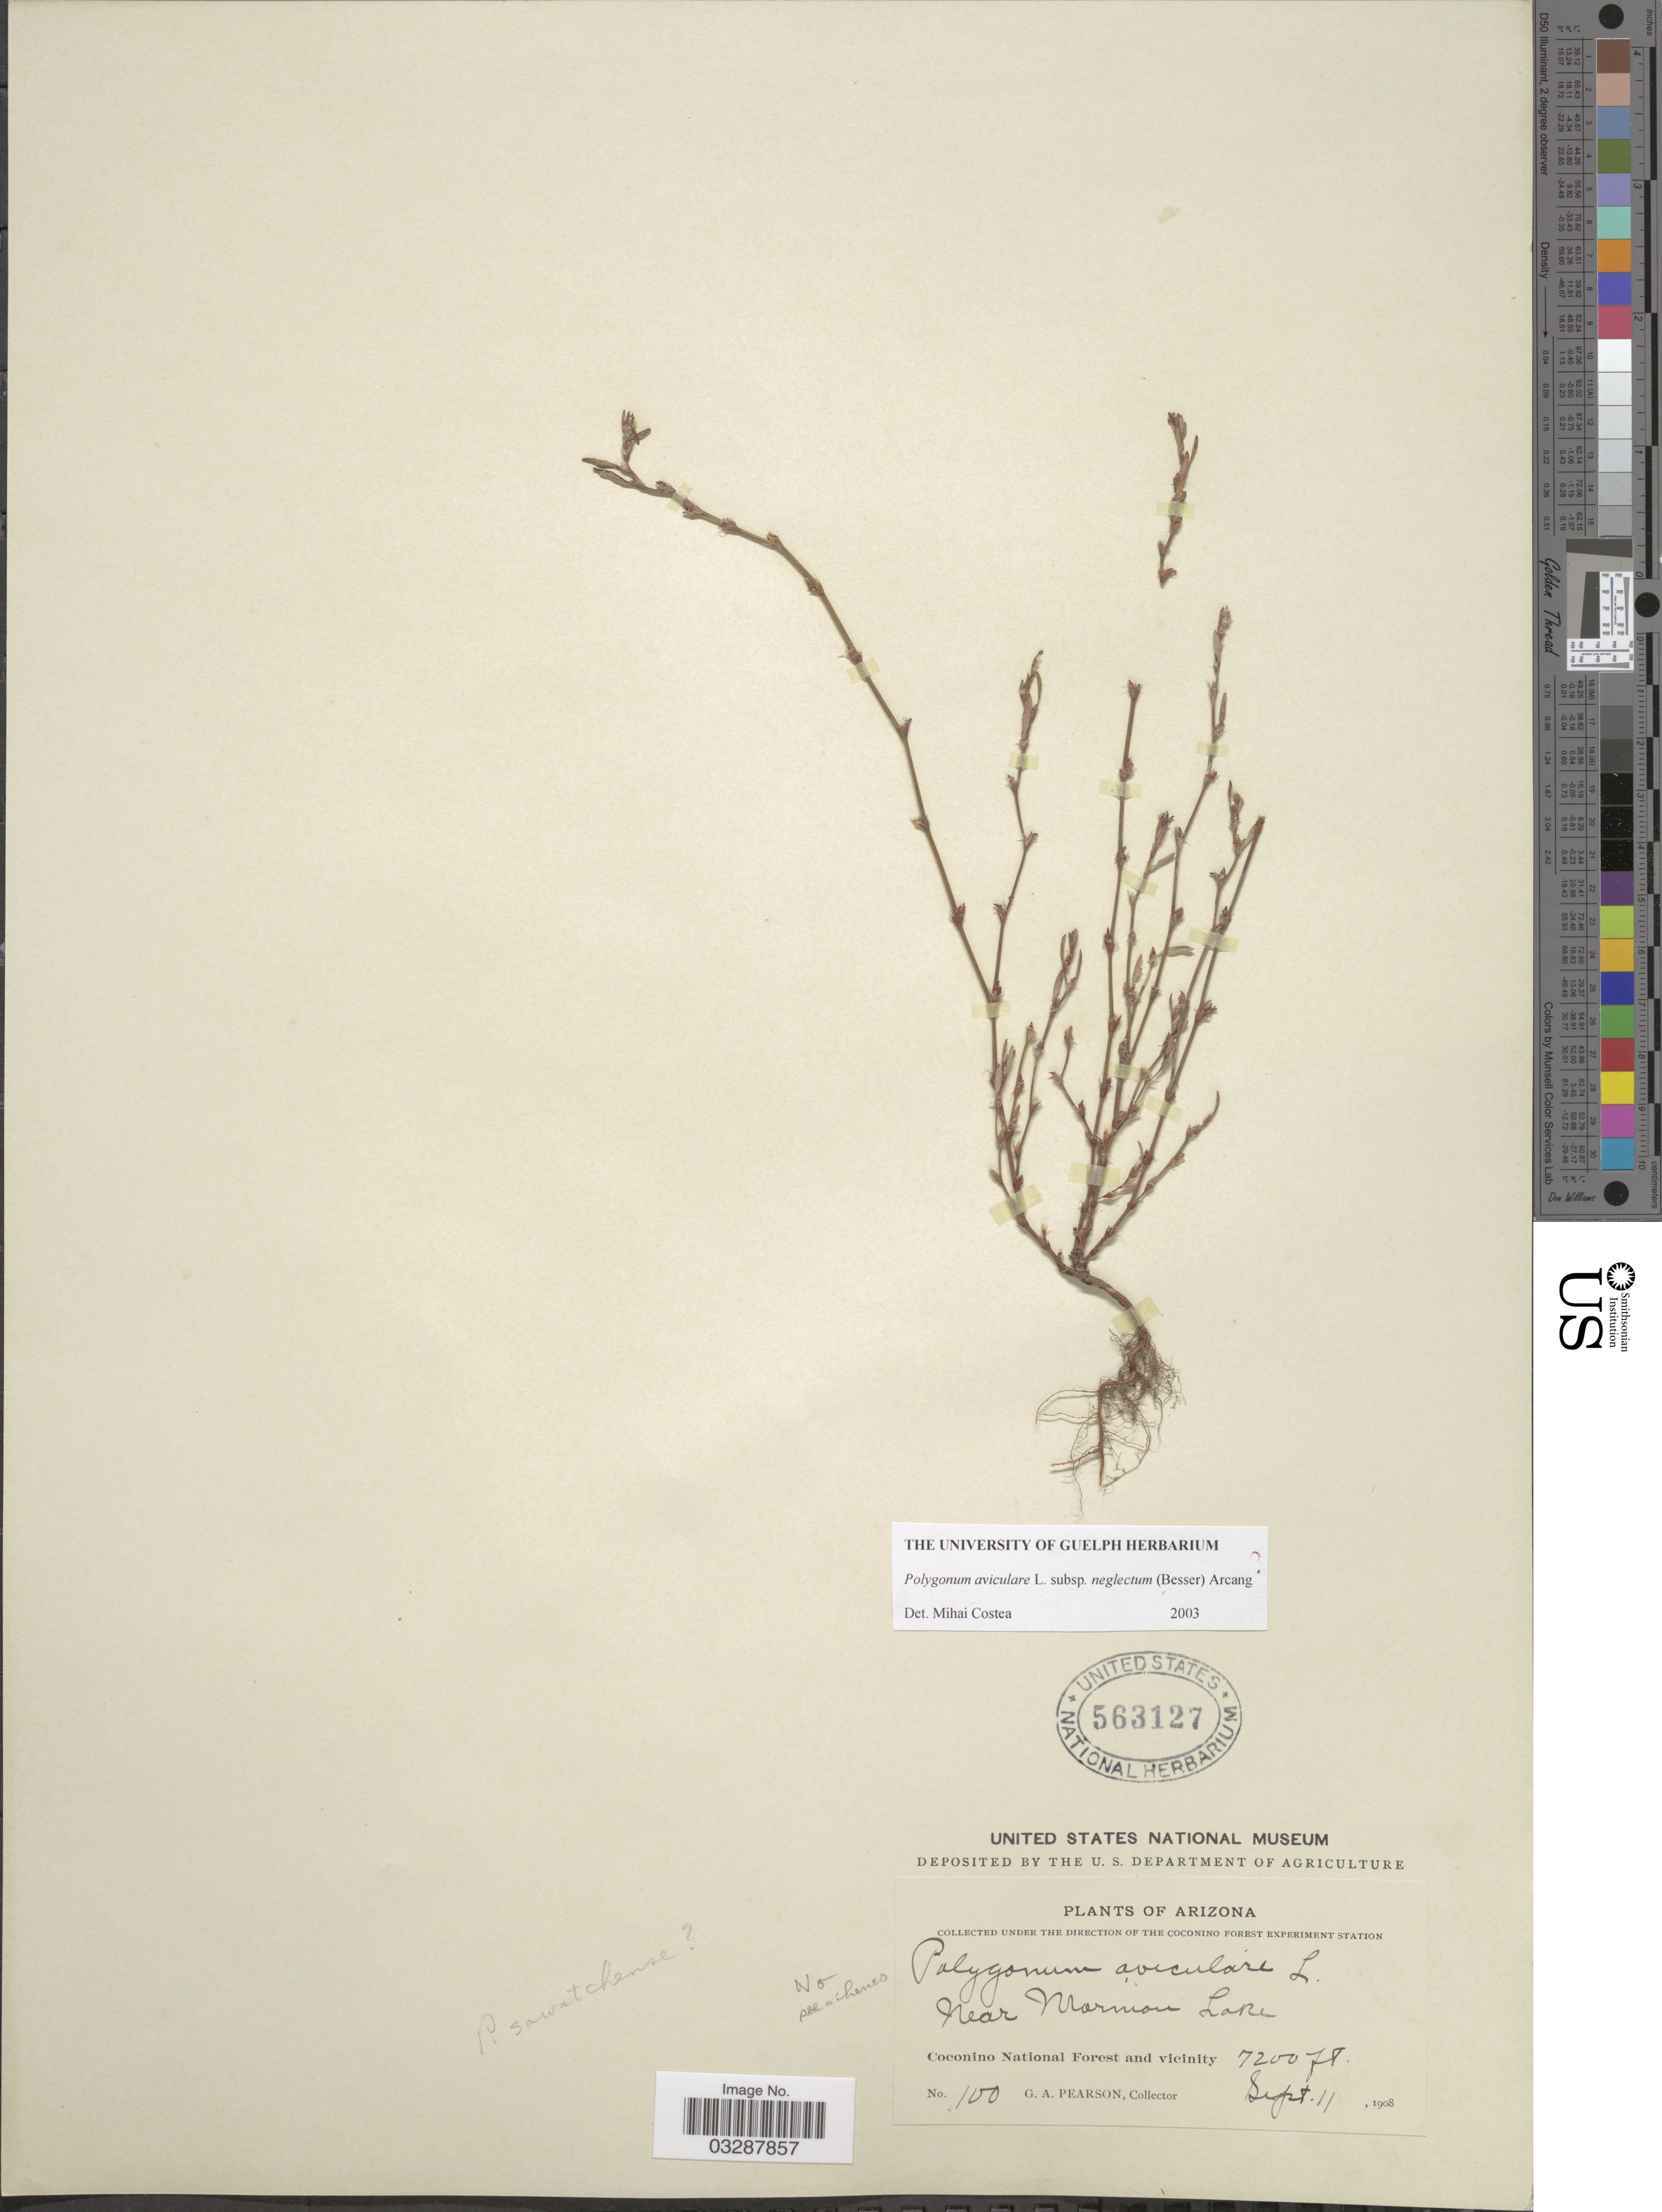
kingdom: Plantae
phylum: Tracheophyta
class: Magnoliopsida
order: Caryophyllales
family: Polygonaceae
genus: Polygonum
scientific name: Polygonum aviculare subsp. neglectum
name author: (Besser) Arcang.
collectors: G. Pearson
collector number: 100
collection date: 1908-09-11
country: United States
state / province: Arizona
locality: Near Mormon Lake. Coconino National Forest and vicinity.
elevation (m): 2195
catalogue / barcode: US 563127